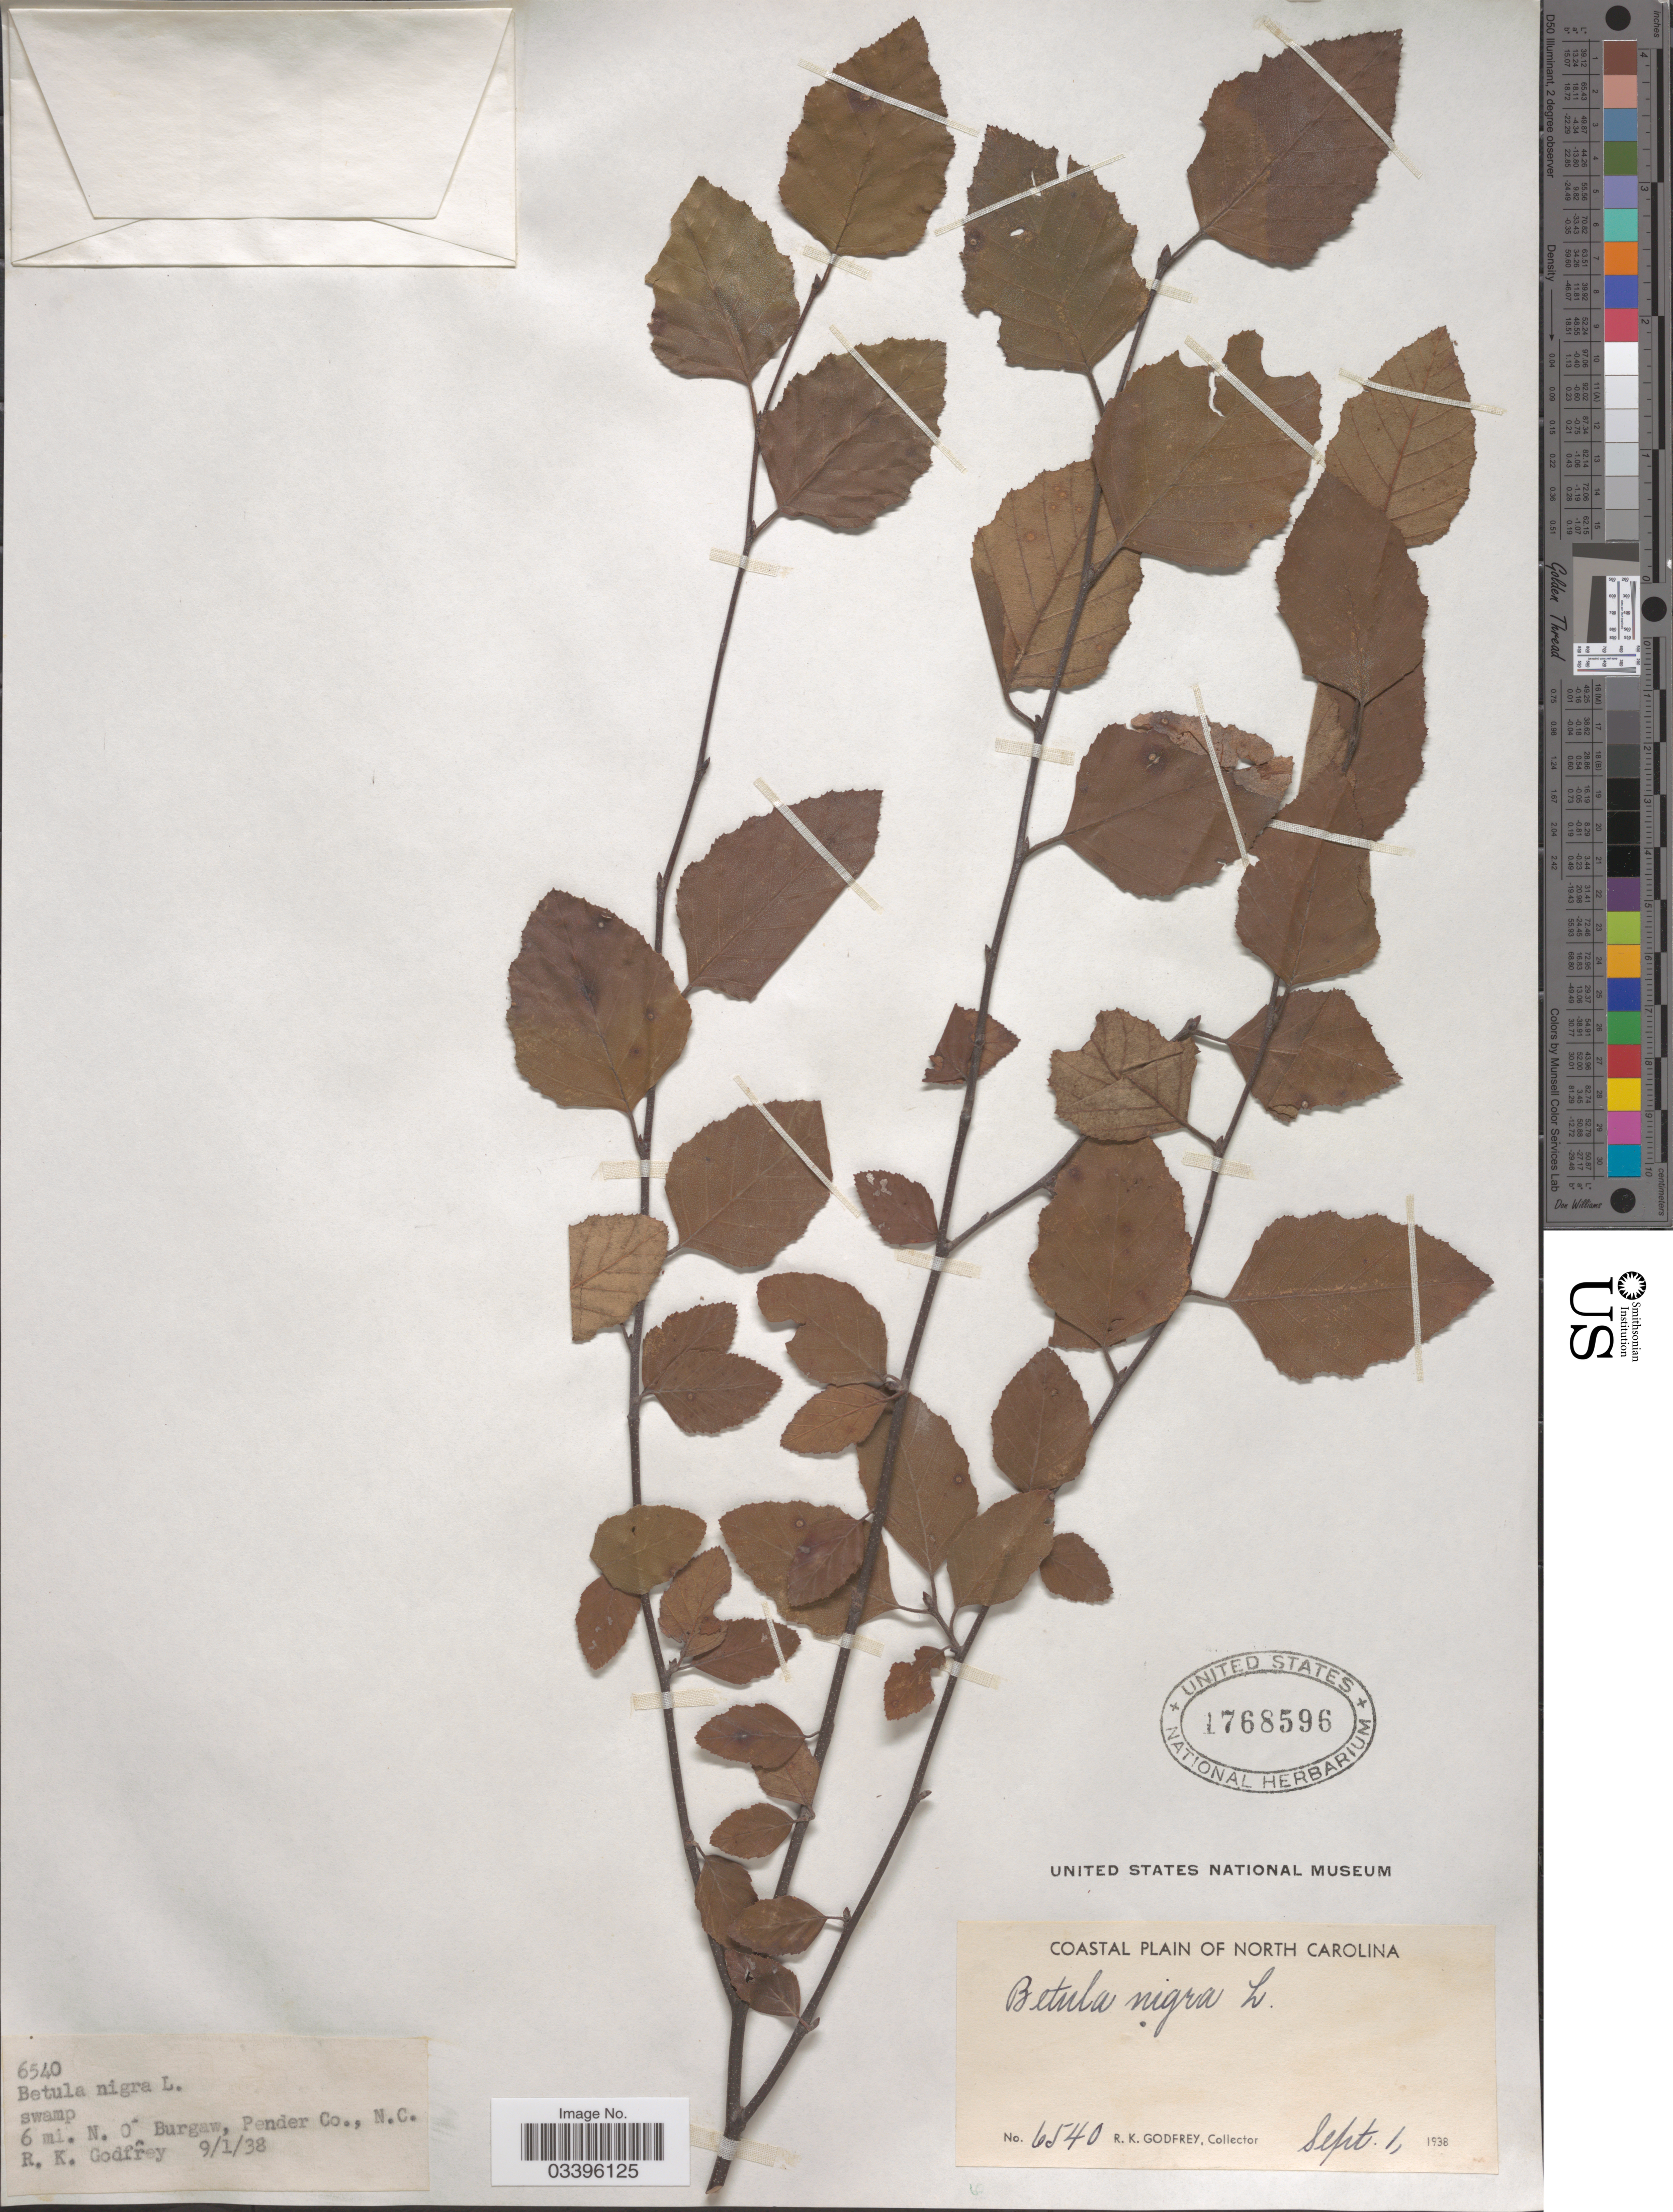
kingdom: Plantae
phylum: Tracheophyta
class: Magnoliopsida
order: Fagales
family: Betulaceae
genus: Betula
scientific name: Betula nigra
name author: L.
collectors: R. K. Godfrey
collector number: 6540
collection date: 1938-09-01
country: United States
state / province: North Carolina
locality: Coastal Plain of North Carolina. 6 mi. N.O. Burgaw, Pender Co.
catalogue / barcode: US 1768596